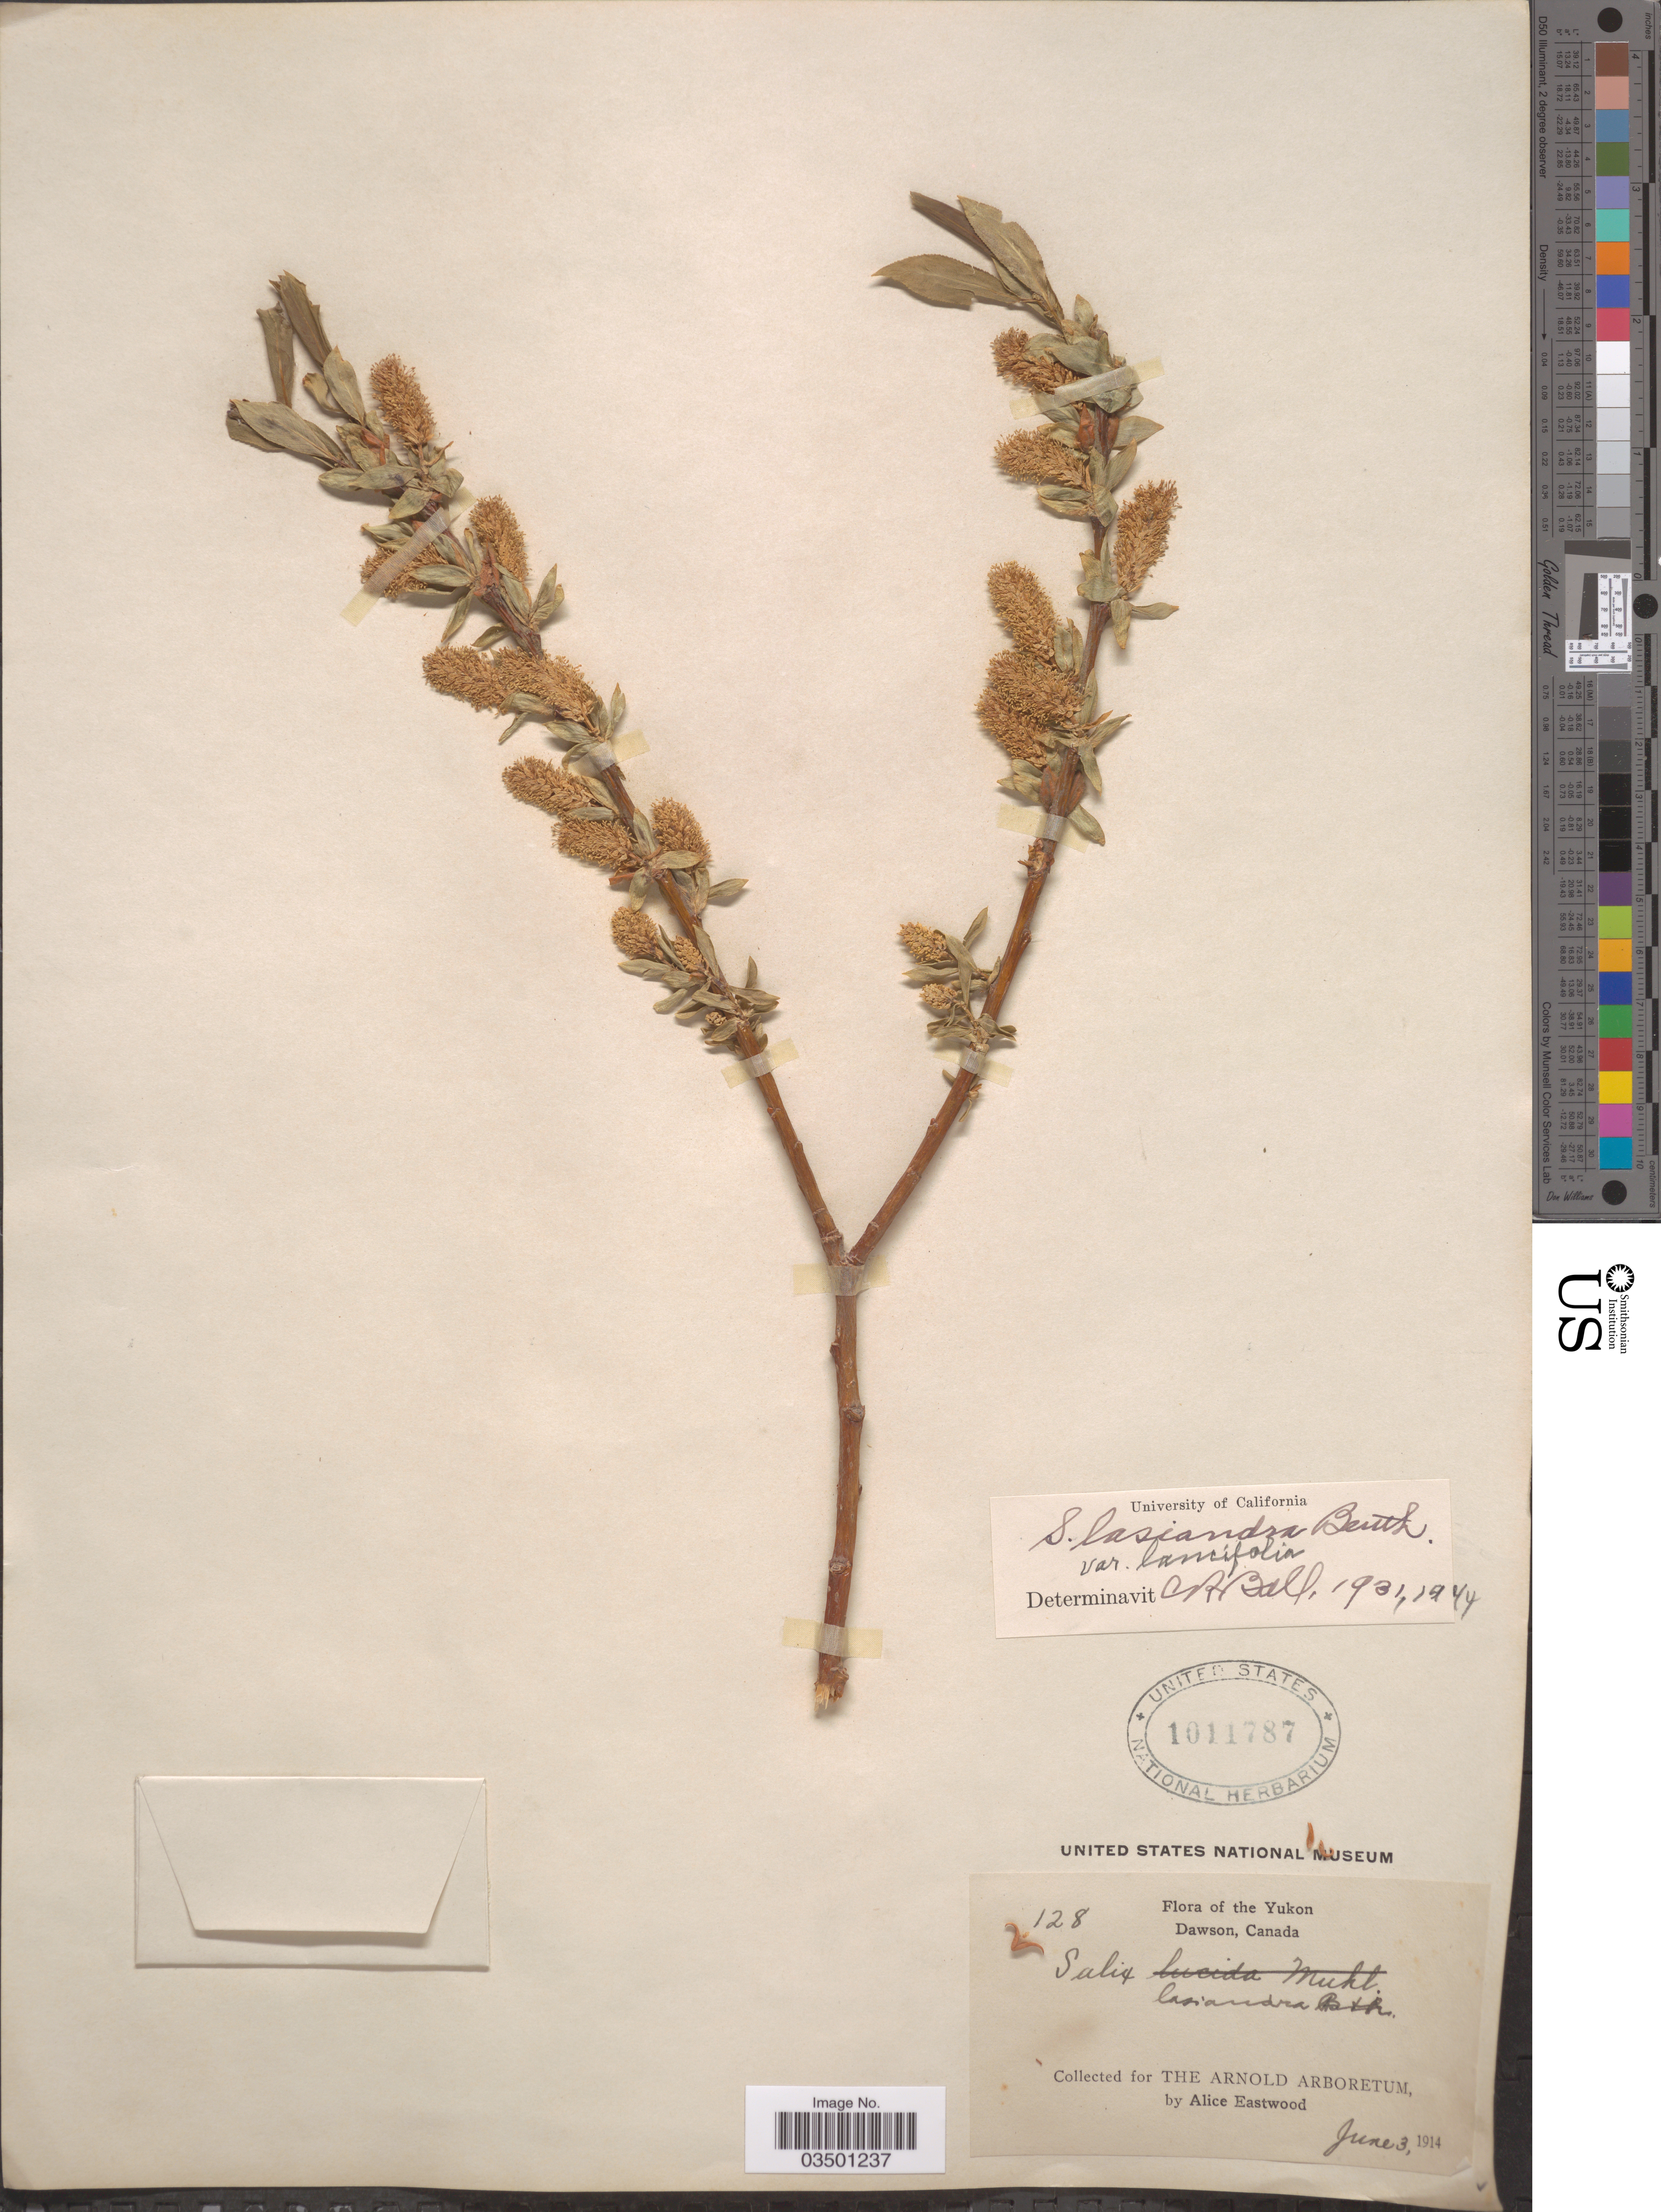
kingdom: Plantae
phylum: Tracheophyta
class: Magnoliopsida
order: Malpighiales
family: Salicaceae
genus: Salix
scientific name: Salix lasiandra var. lancifolia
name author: Bebb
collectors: A. Eastwood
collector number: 128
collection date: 1914-06-03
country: Canada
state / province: Yukon Territory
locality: Yukon. Dawson.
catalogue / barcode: US 1011787